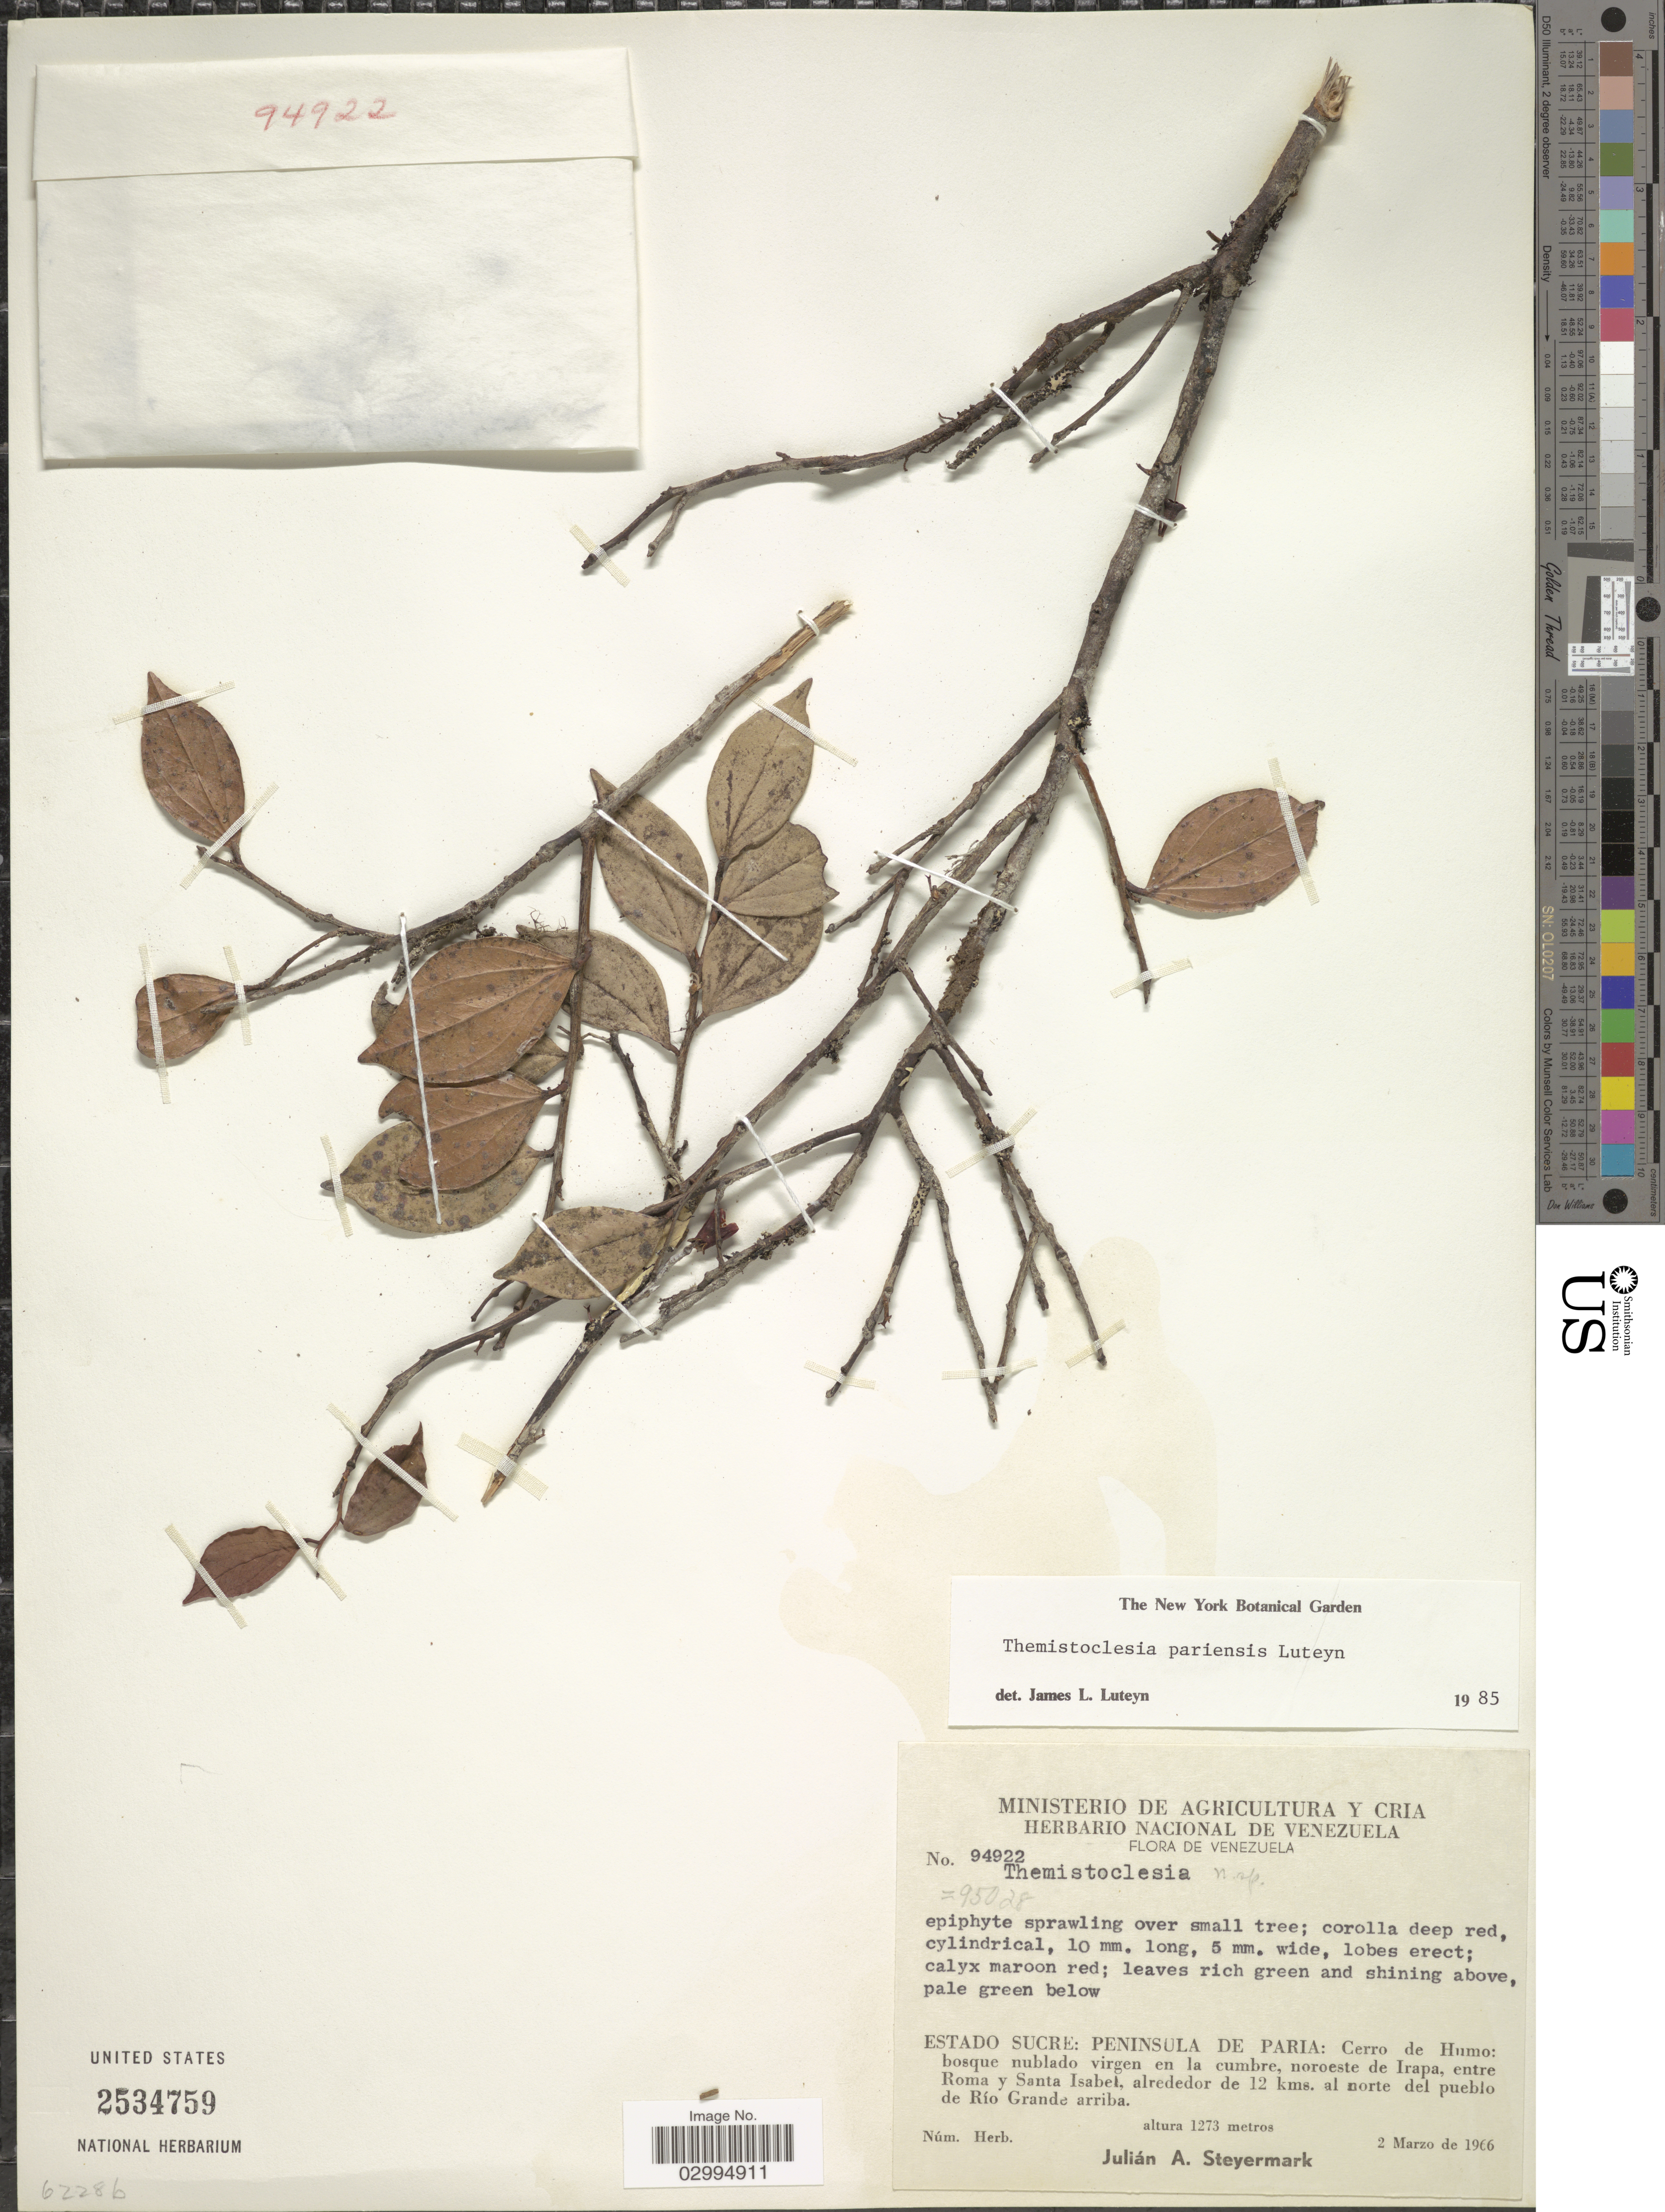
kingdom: Plantae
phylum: Tracheophyta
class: Magnoliopsida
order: Ericales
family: Ericaceae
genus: Themistoclesia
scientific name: Themistoclesia pariensis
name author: Luteyn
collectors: J. Steyermark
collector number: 94922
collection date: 1966-03-02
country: Venezuela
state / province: Sucre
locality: Peninsula de Paria: Cerro de Humo: bosque nublado virgen en la cumbre, noroeste de Irapa, entre Roma y Santa Isabel, alrededor de 12 kms. al norte del pueblo de Río Grande arriba.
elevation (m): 1273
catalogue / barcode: US 2534759